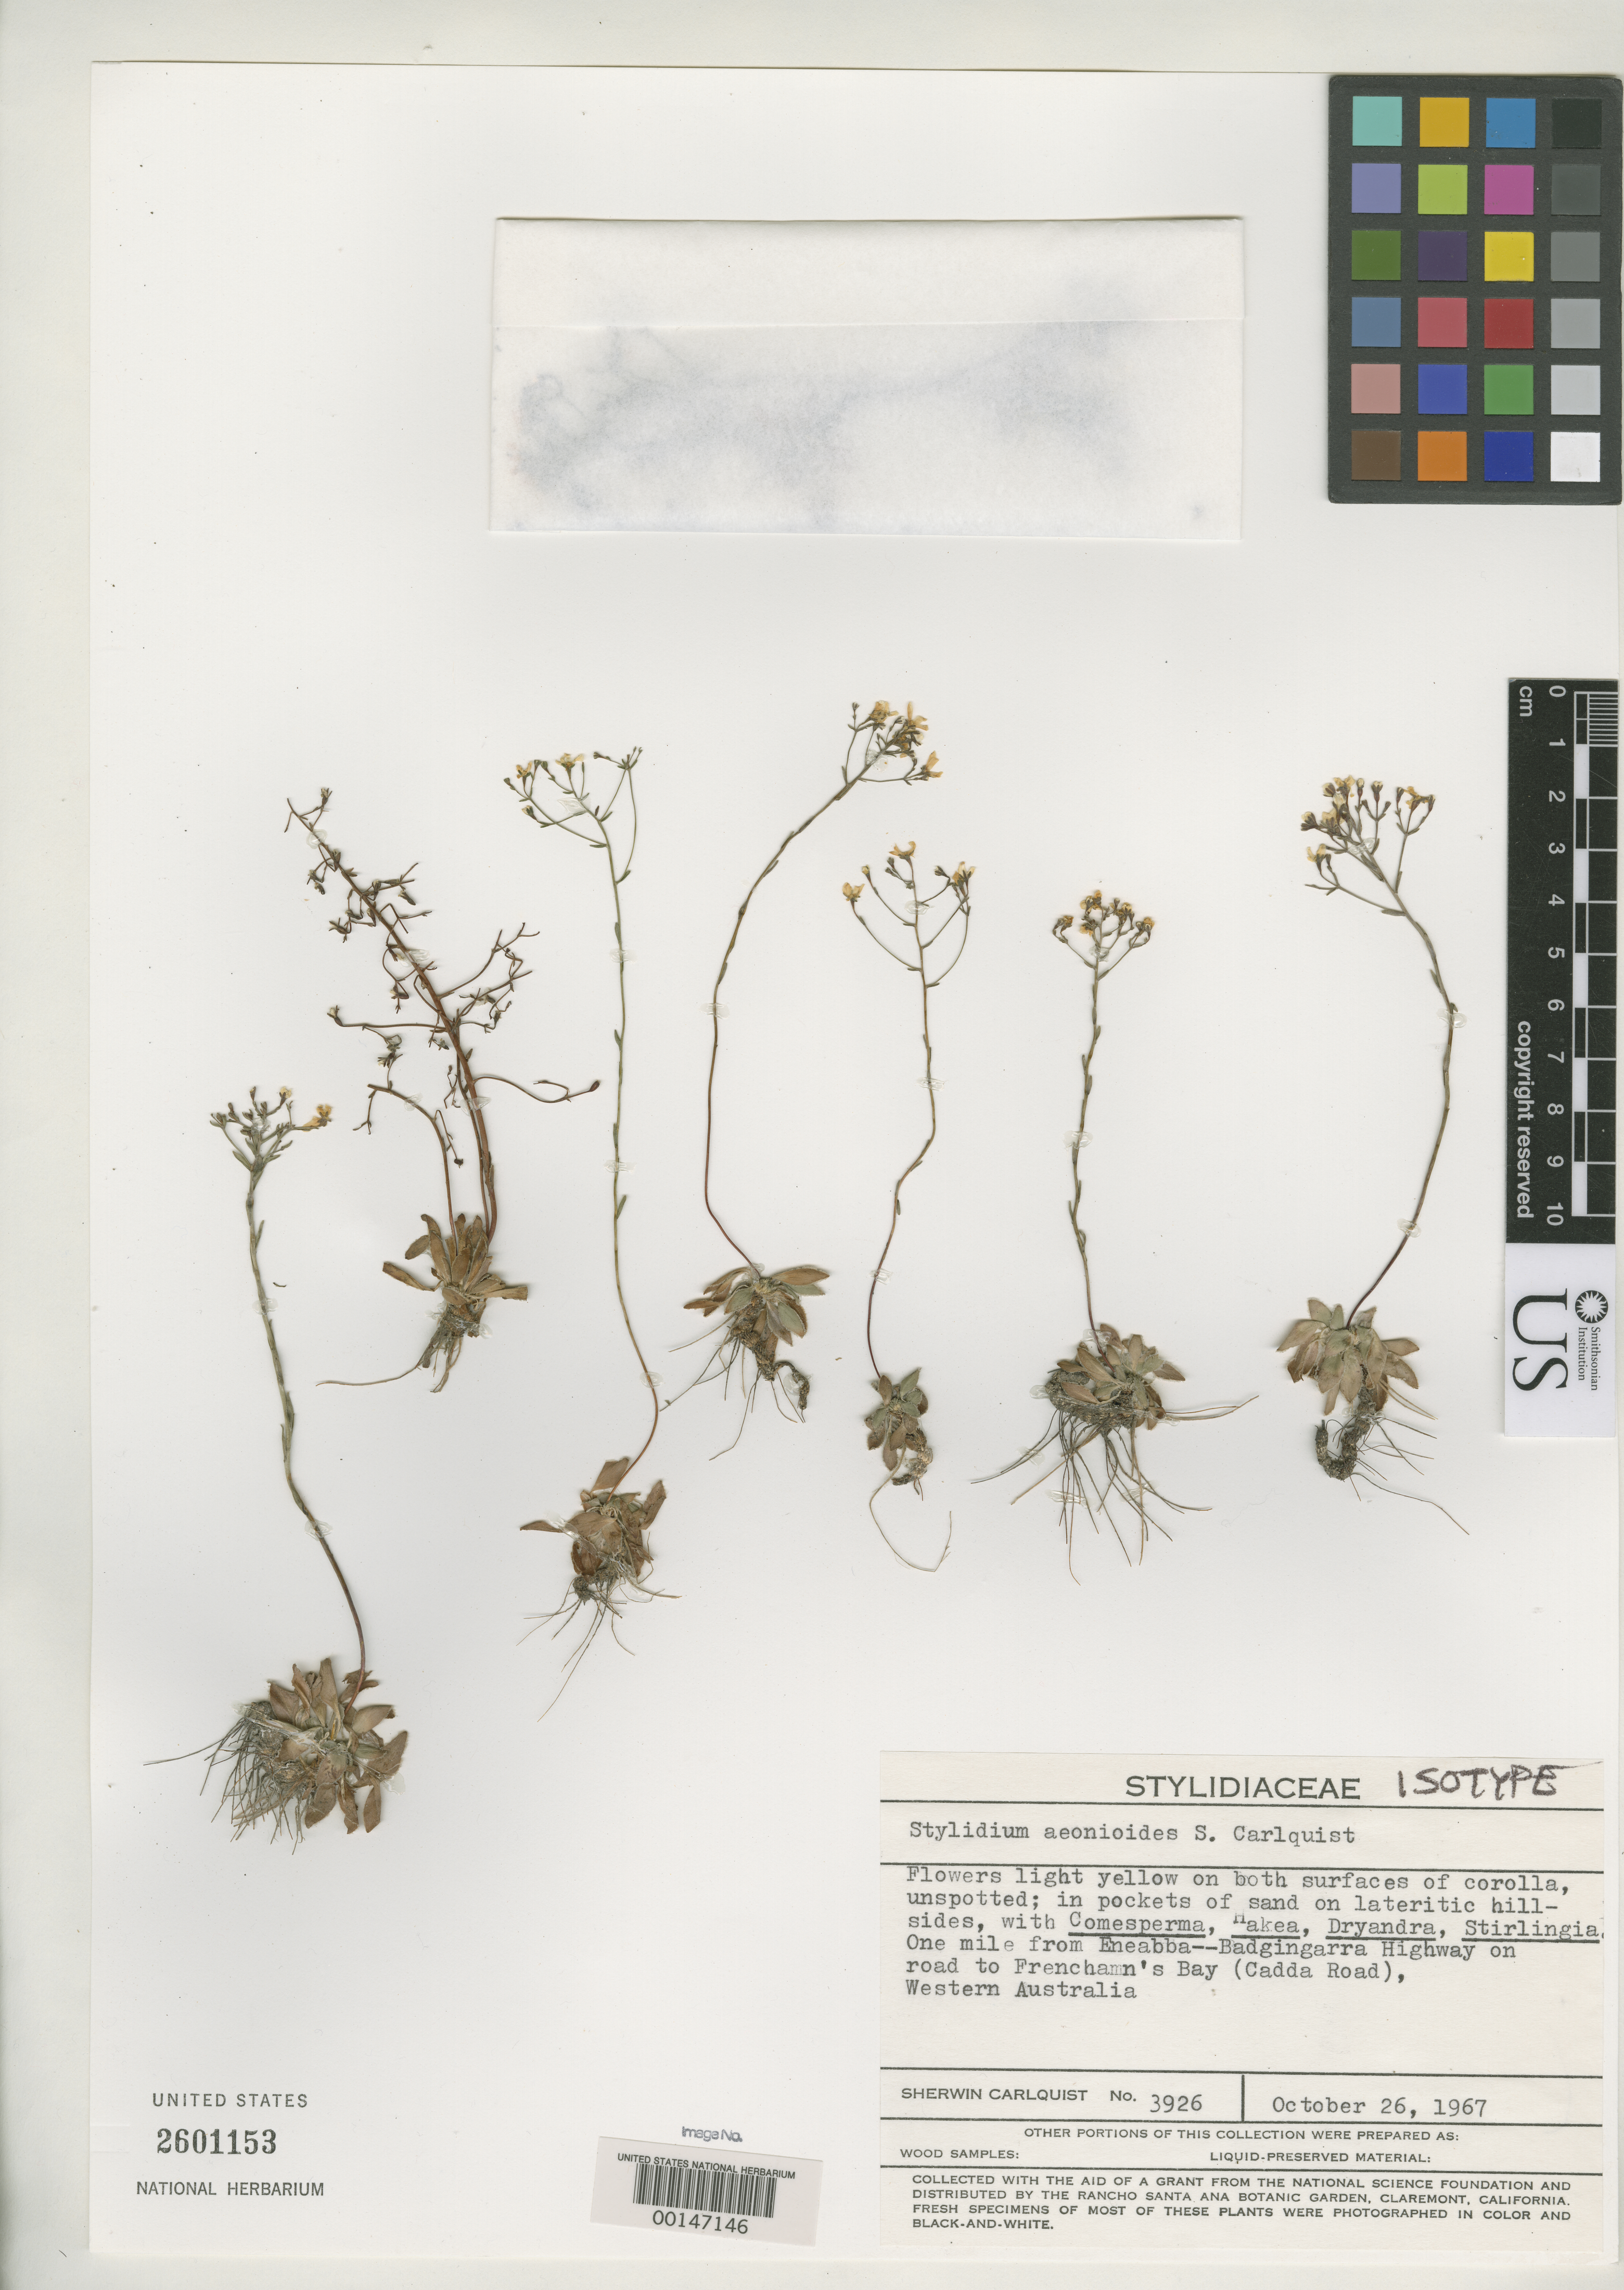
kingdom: Plantae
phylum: Tracheophyta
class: Magnoliopsida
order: Asterales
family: Stylidiaceae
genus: Stylidium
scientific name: Stylidium aeonioides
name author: Carlquist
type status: Isotype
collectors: S. Carlquist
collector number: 3926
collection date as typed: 26 Oct 1967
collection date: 1967-10-26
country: Australia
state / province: Western Australia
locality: Badgingarra highway on road to Frenchman's Bay.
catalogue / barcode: US 2601153